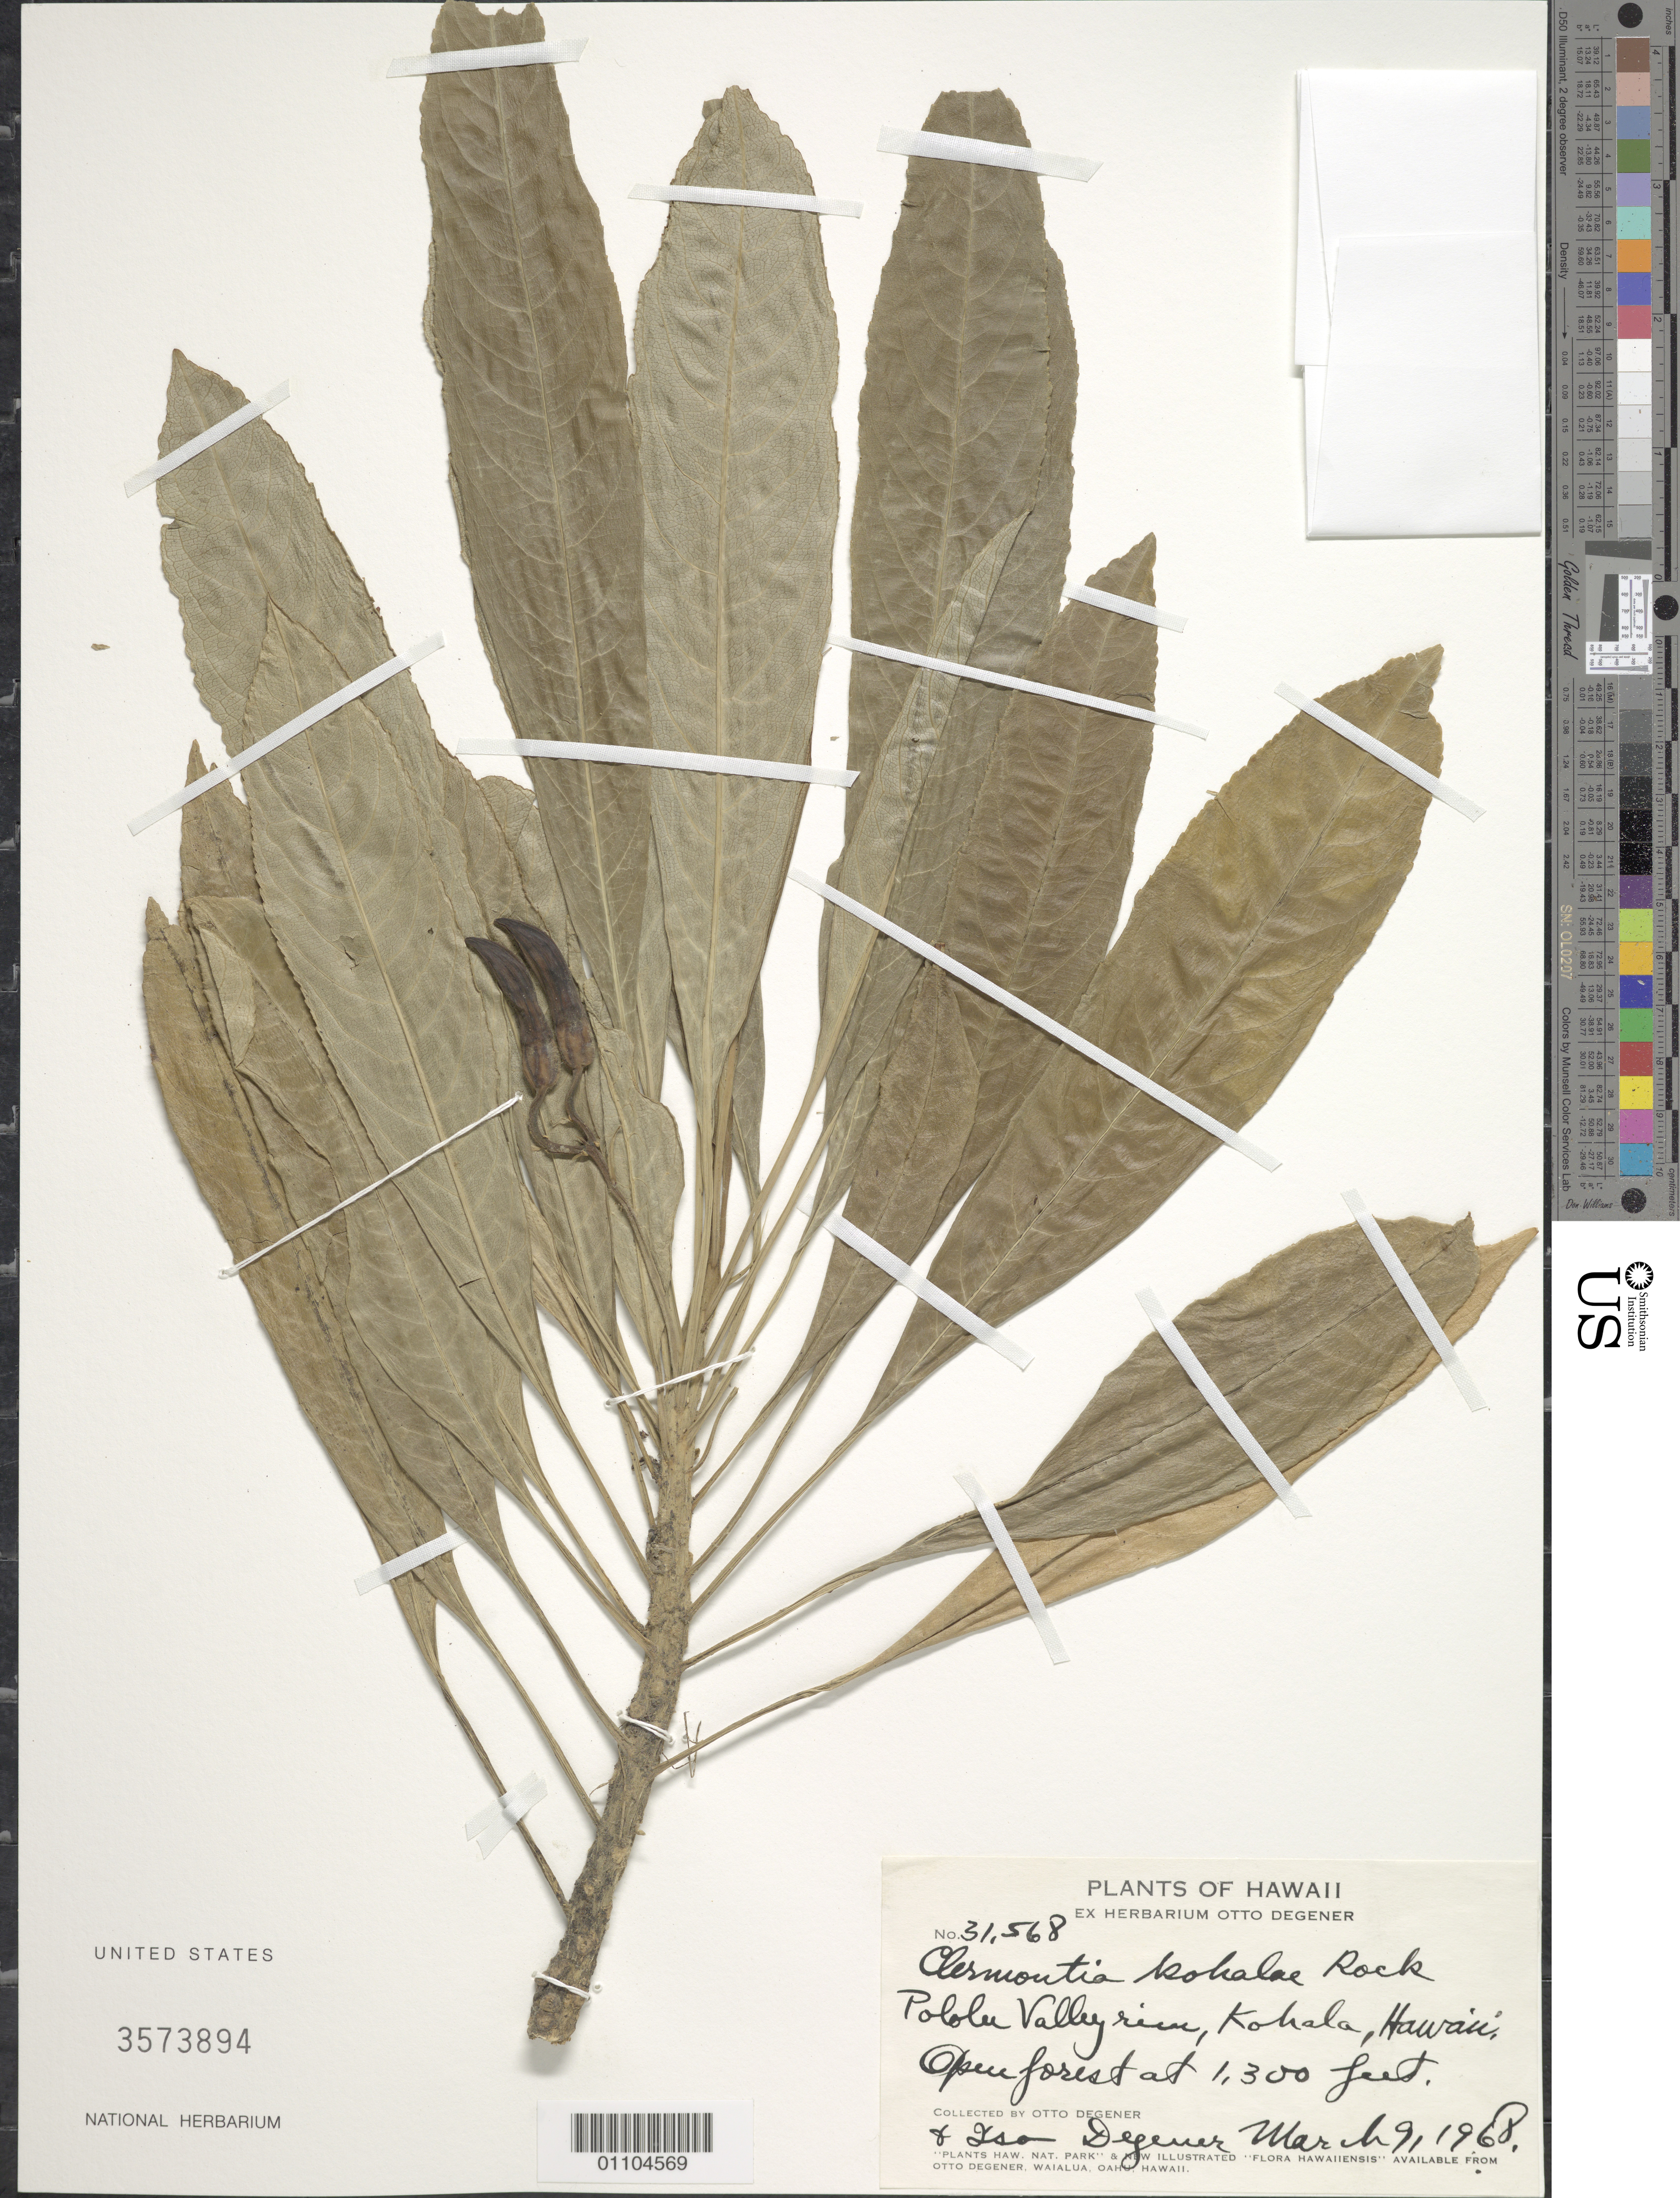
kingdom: Plantae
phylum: Tracheophyta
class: Magnoliopsida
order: Asterales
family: Campanulaceae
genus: Clermontia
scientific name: Clermontia kohalae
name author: Rock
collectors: O. Degener & I. Degener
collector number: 31568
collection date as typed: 9 Mar 1968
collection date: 1968-03-09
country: United States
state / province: Hawaii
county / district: Hawaii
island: Hawaii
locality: Pololu Valley rim, Kohala.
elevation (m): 396.24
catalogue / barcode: US 3573894